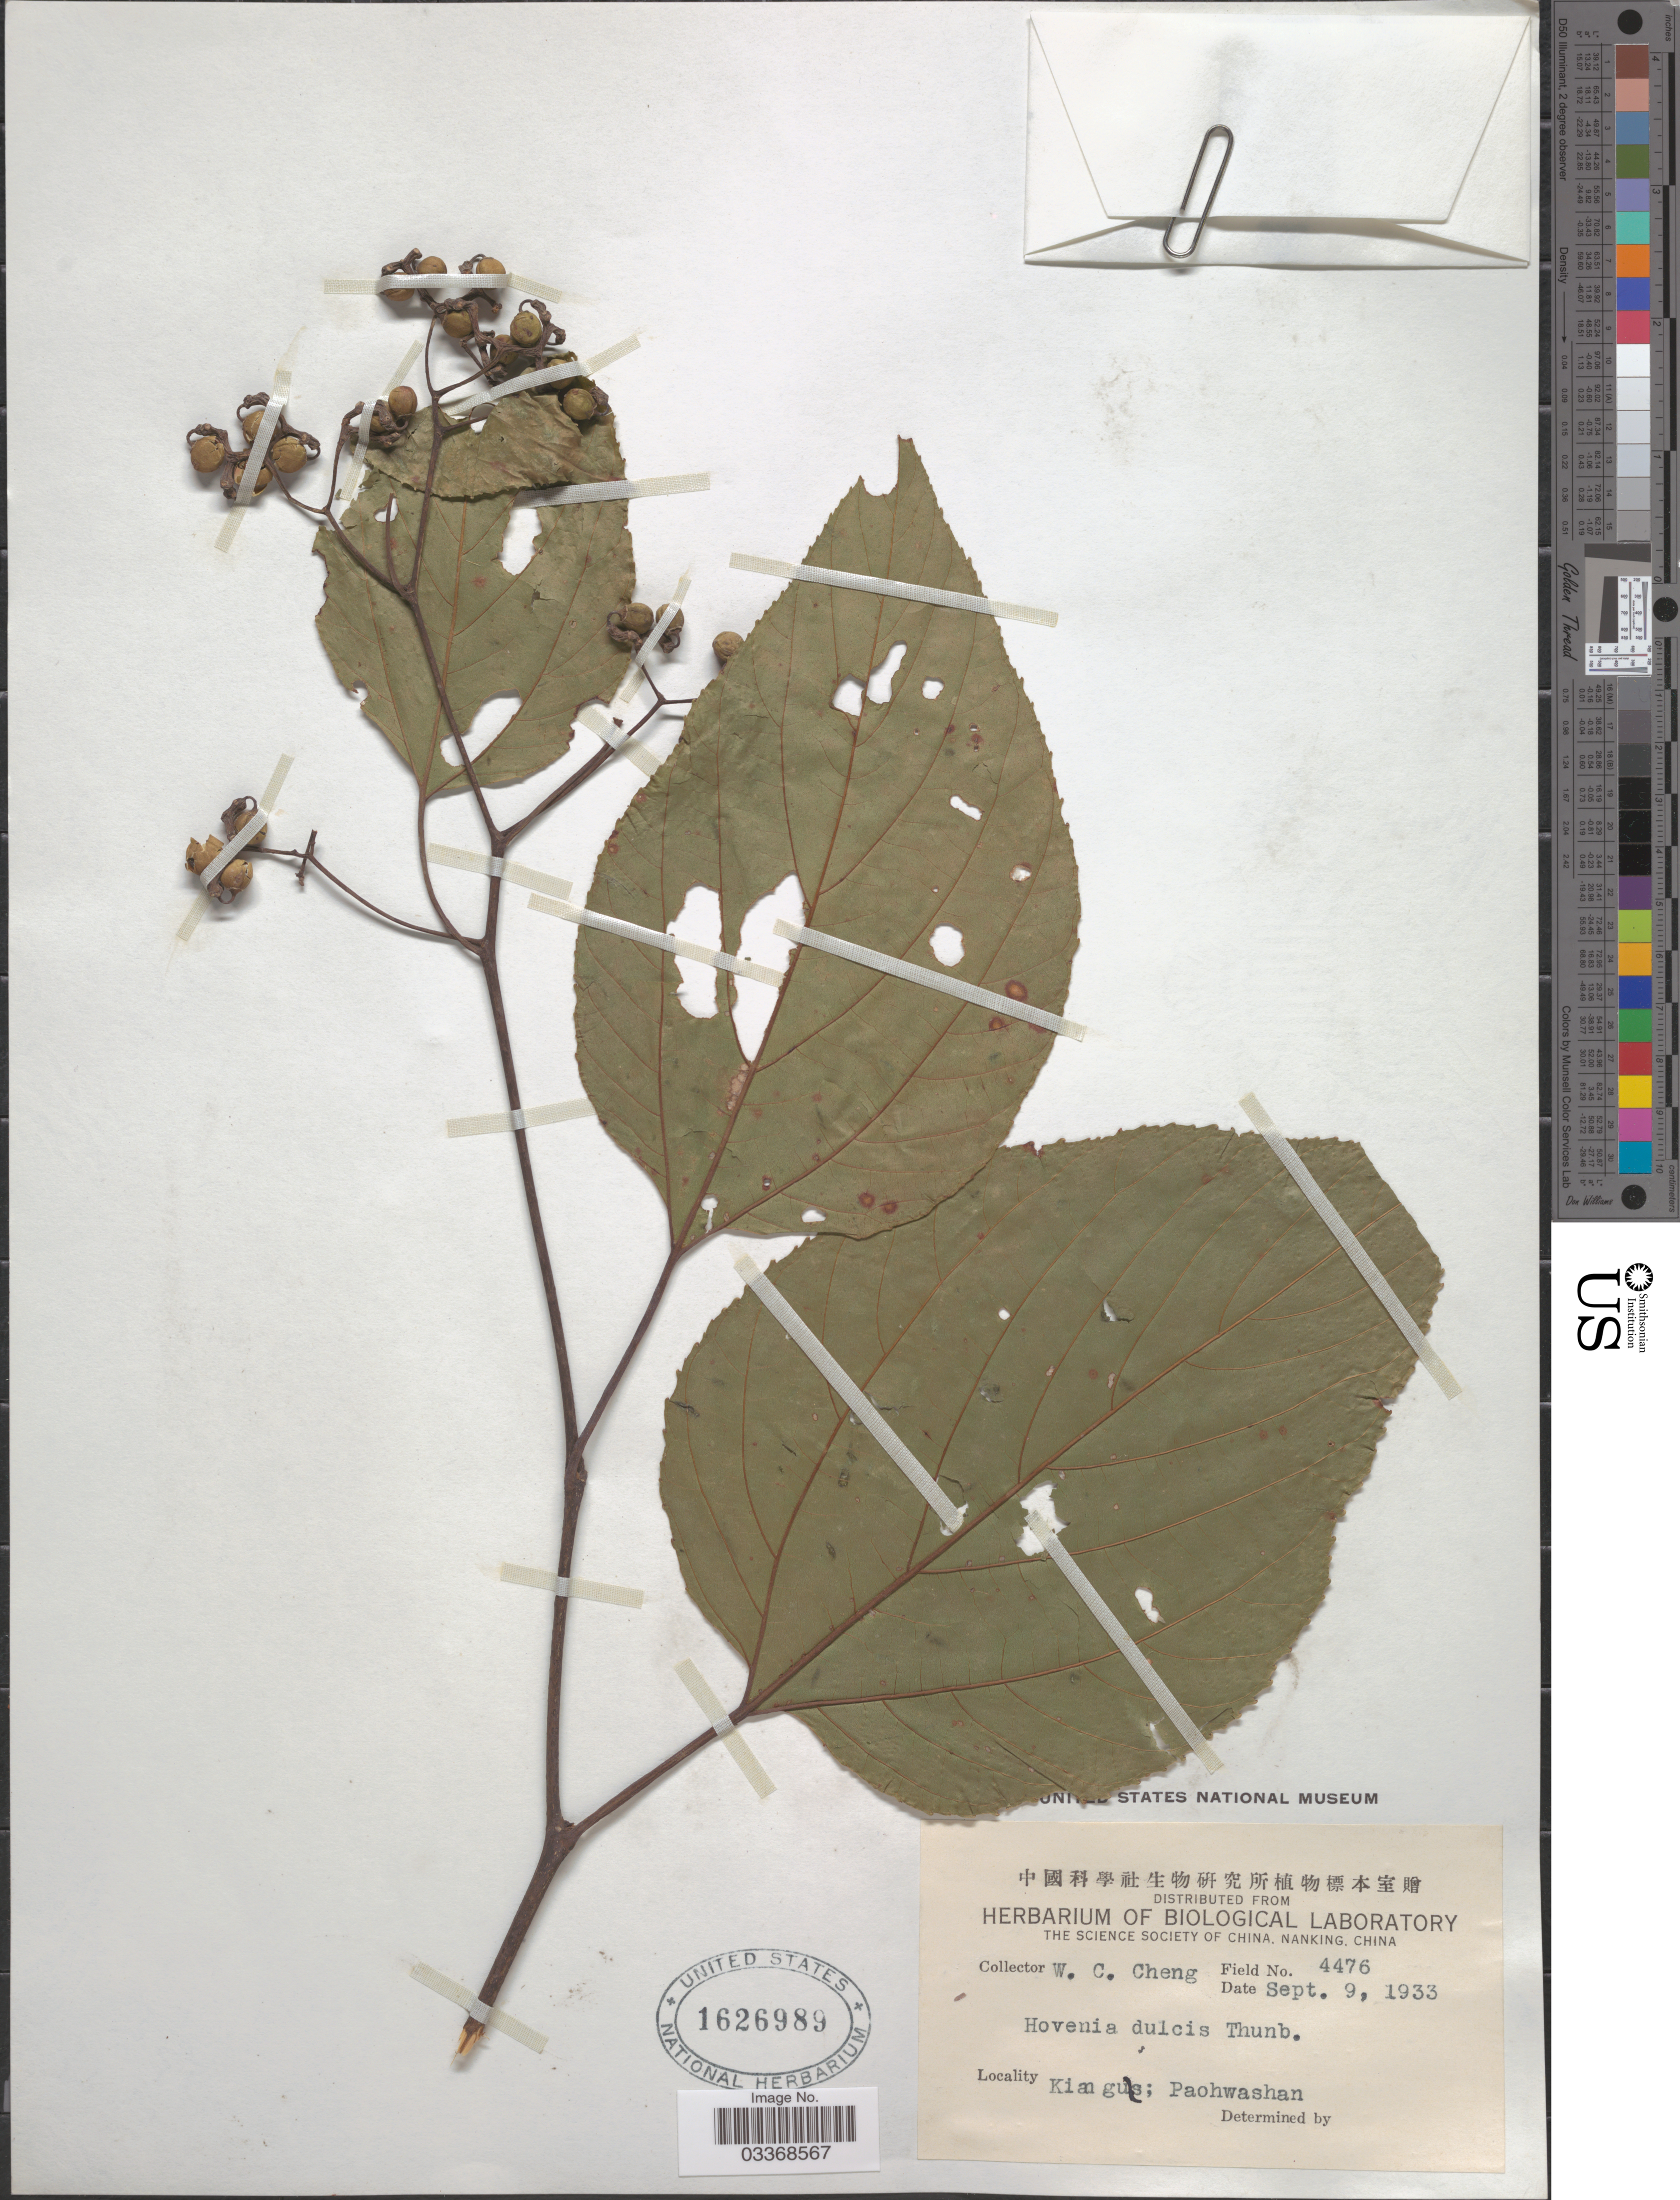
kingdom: Plantae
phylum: Tracheophyta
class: Magnoliopsida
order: Rosales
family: Rhamnaceae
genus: Hovenia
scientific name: Hovenia dulcis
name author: Thunb.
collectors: W. C. Cheng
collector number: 4476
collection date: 1933-09-09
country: China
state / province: Jiangsu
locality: Kiangsu; Paohwashan.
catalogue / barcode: US 1626989